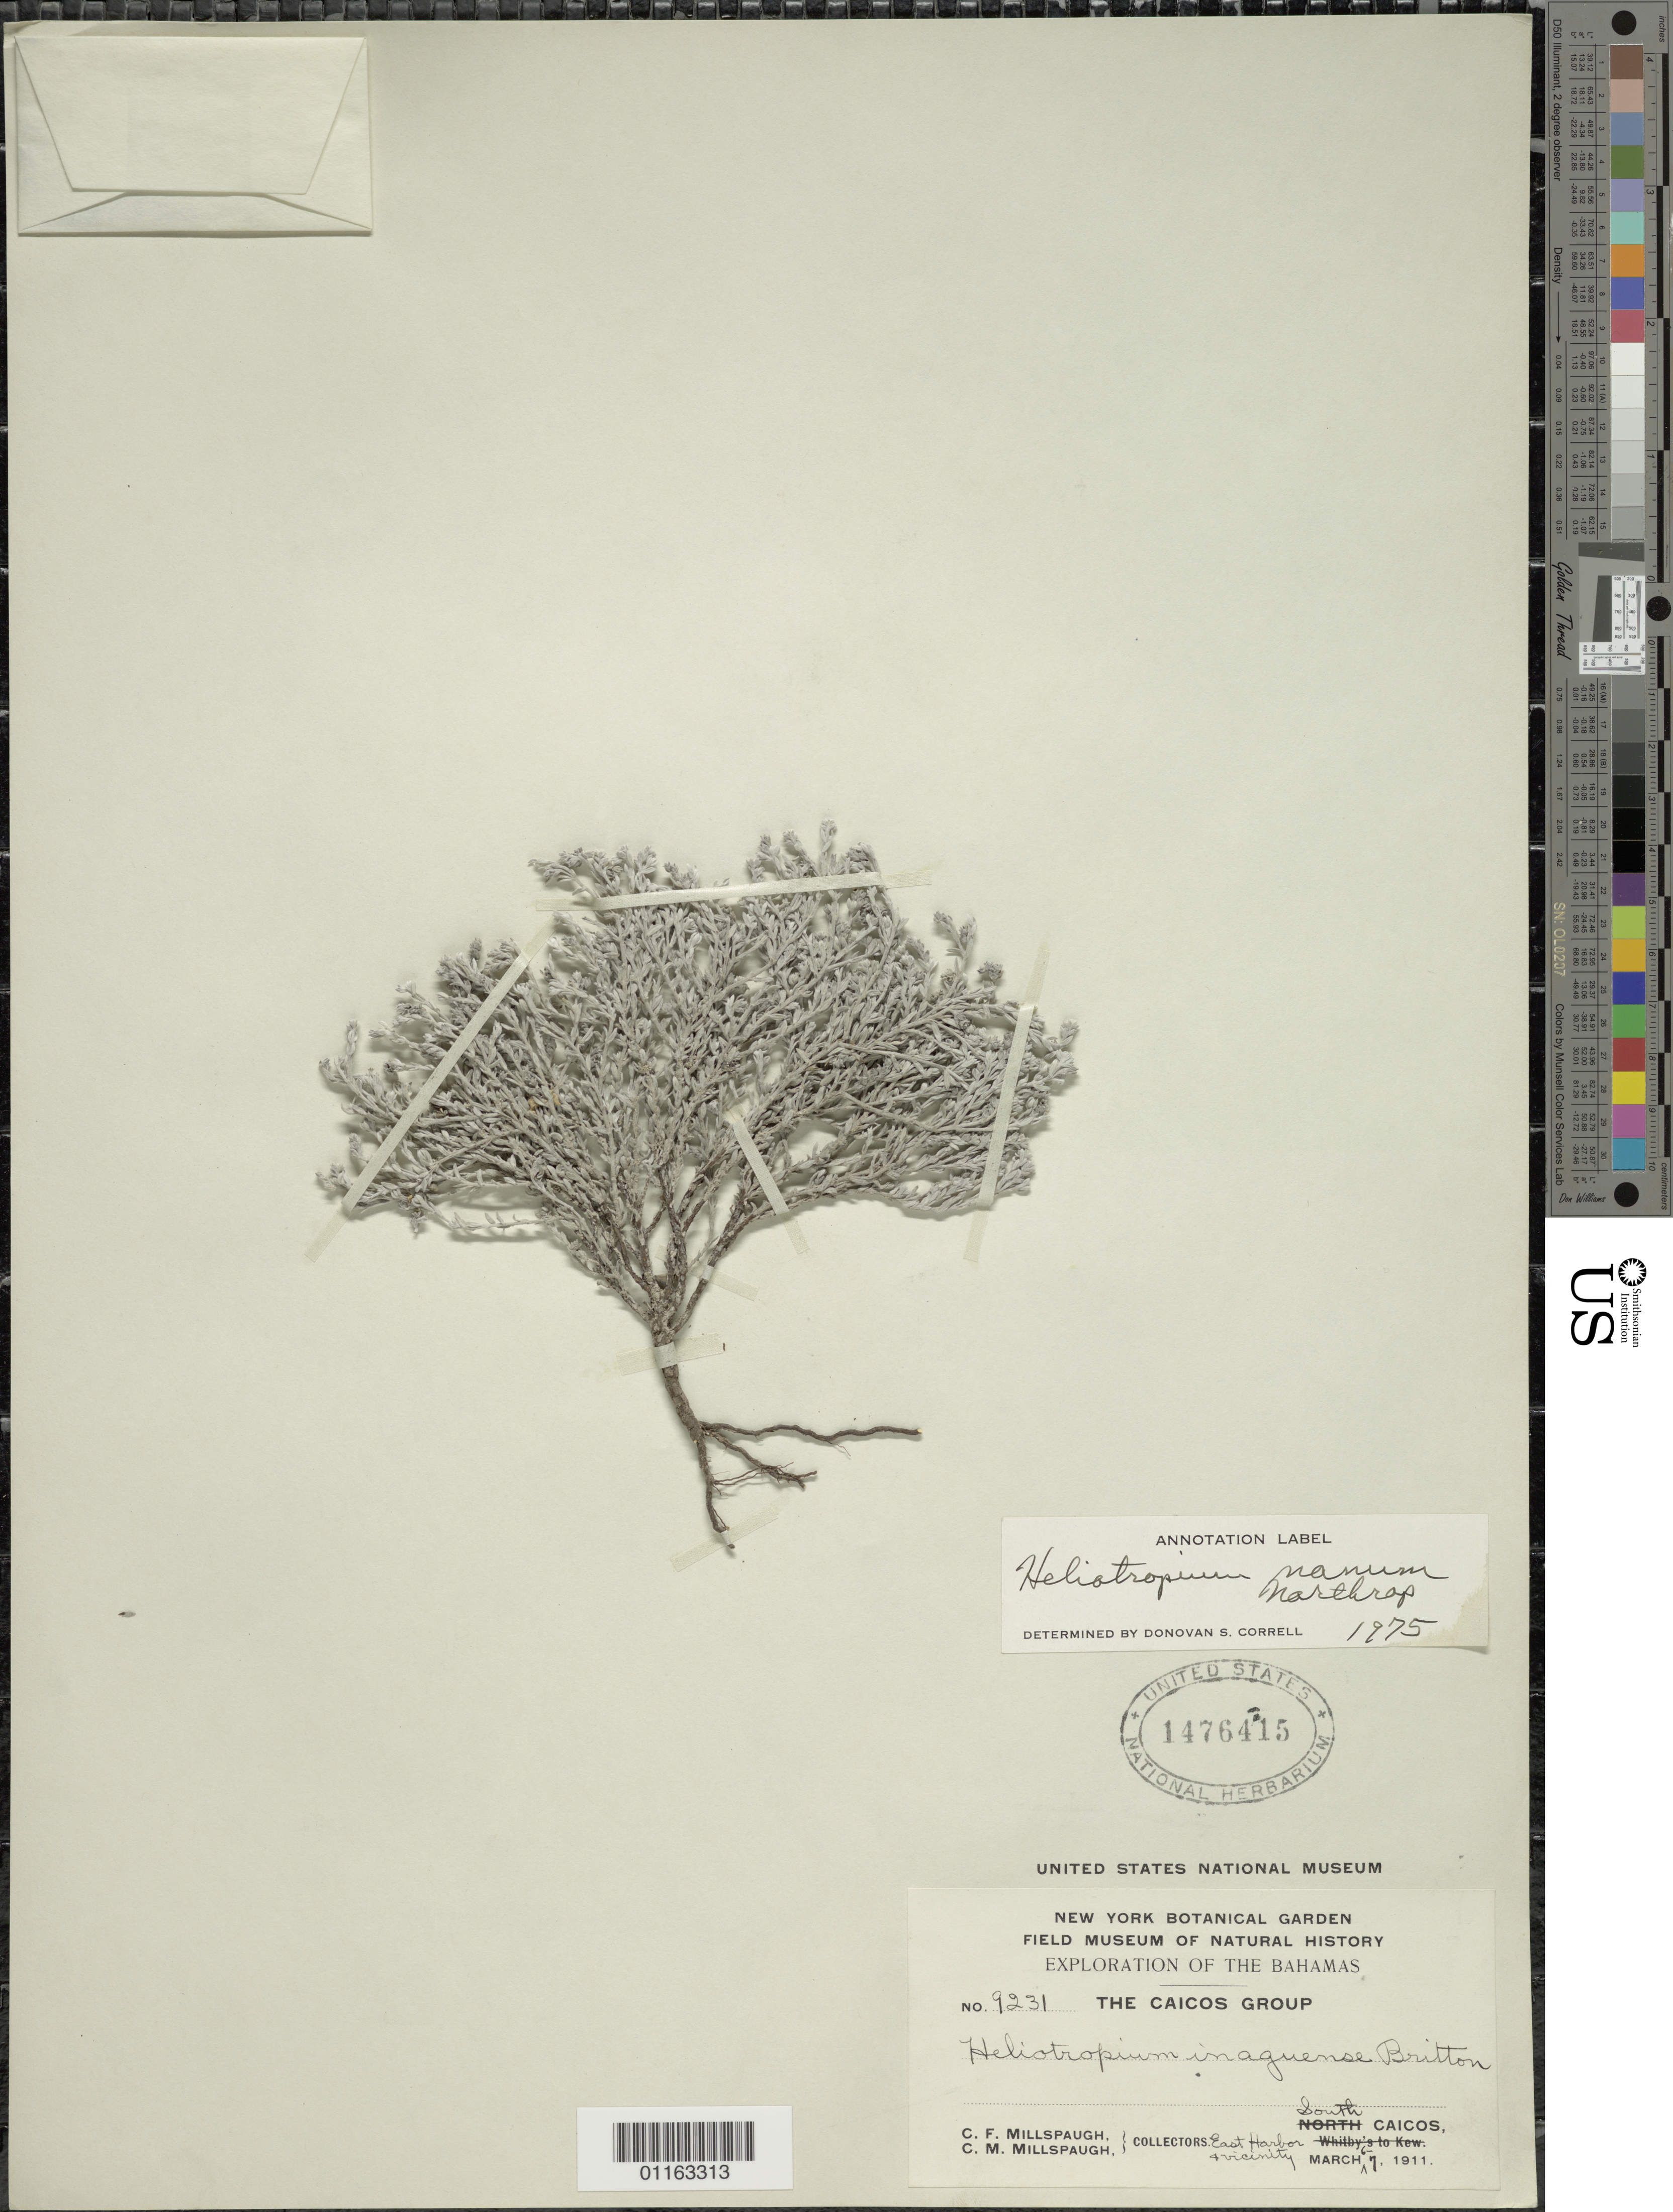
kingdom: Plantae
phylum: Tracheophyta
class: Magnoliopsida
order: Boraginales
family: Heliotropiaceae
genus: Heliotropium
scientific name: Heliotropium nanum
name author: Northr.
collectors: C. F. Millspaugh & C. Millspaugh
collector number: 9231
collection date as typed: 06 Mar 1911 to 07 Mar 1911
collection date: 1911-03-06/1911-03-07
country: Bahamas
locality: East Harbor and vicinity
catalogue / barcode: US 1476415